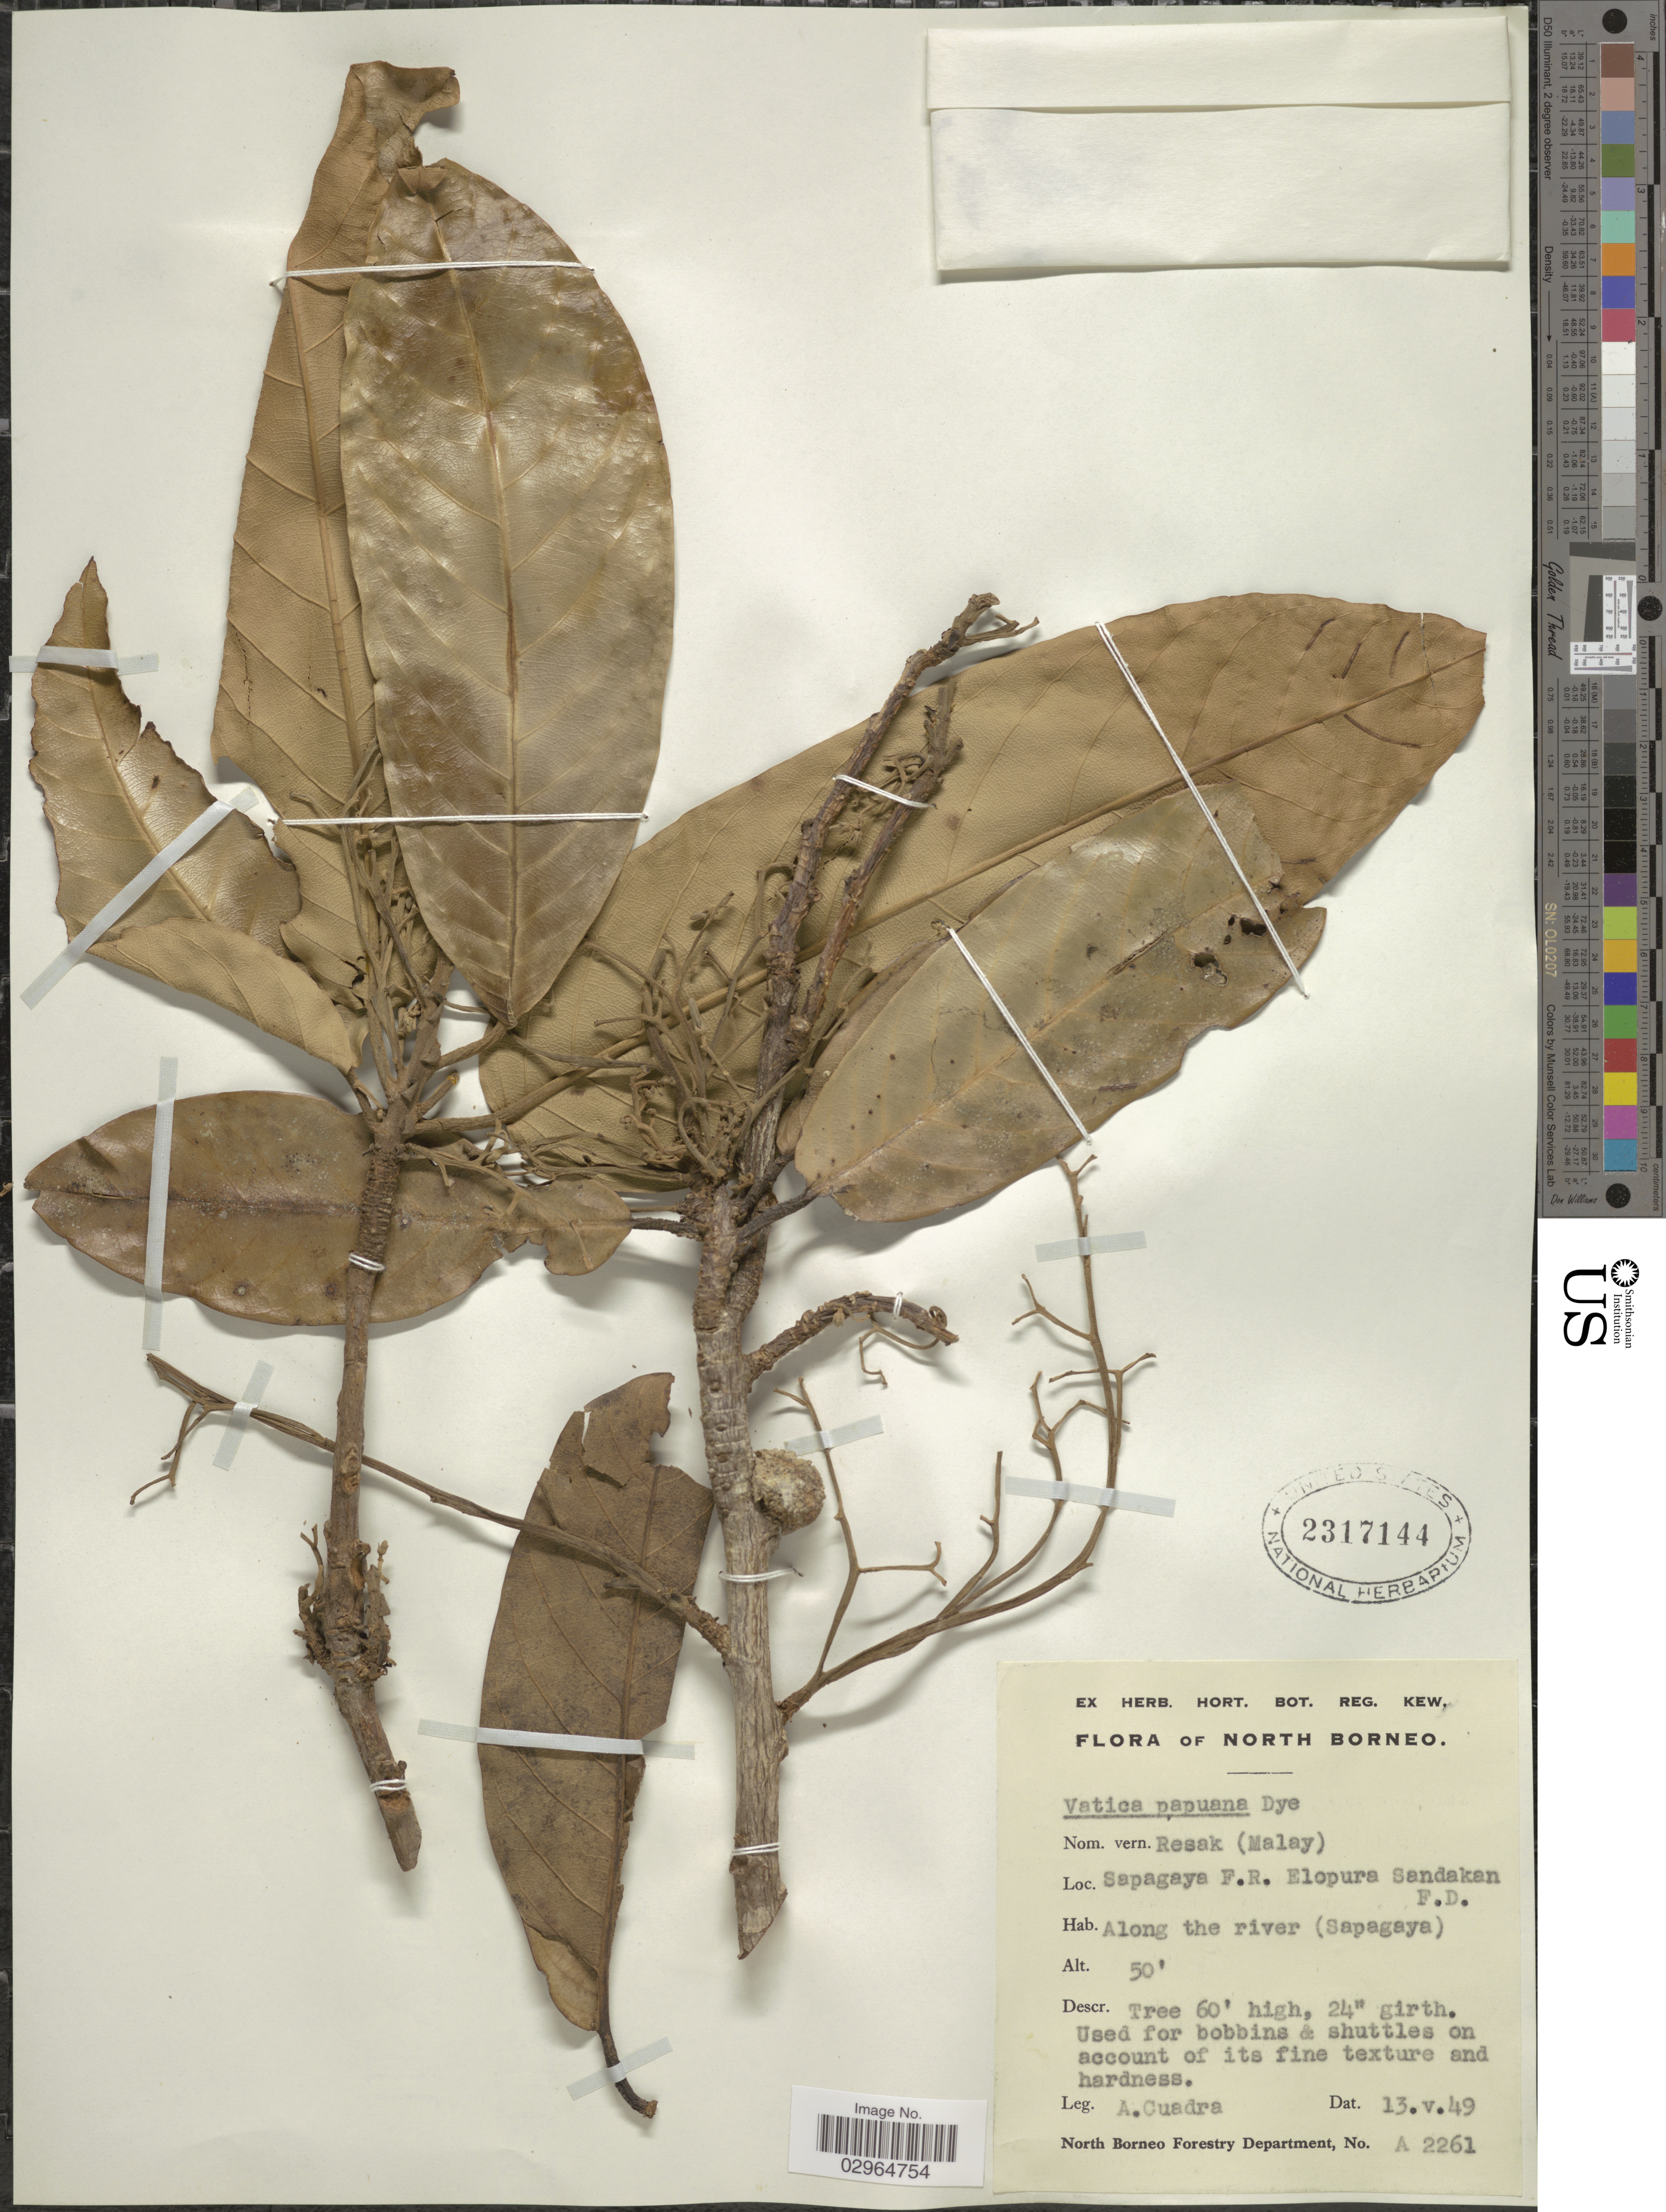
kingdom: Plantae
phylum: Tracheophyta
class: Magnoliopsida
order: Malvales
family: Dipterocarpaceae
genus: Vatica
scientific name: Vatica papuana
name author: Dyer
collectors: A. Cuadra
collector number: A2261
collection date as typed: Transcribed d/m/y: 13/5/49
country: Malaysia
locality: North Borneo. Sapagaya F.R. Elopure Sandakan F.D. Along the river (Sapagaya).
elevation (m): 15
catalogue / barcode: US 2317144